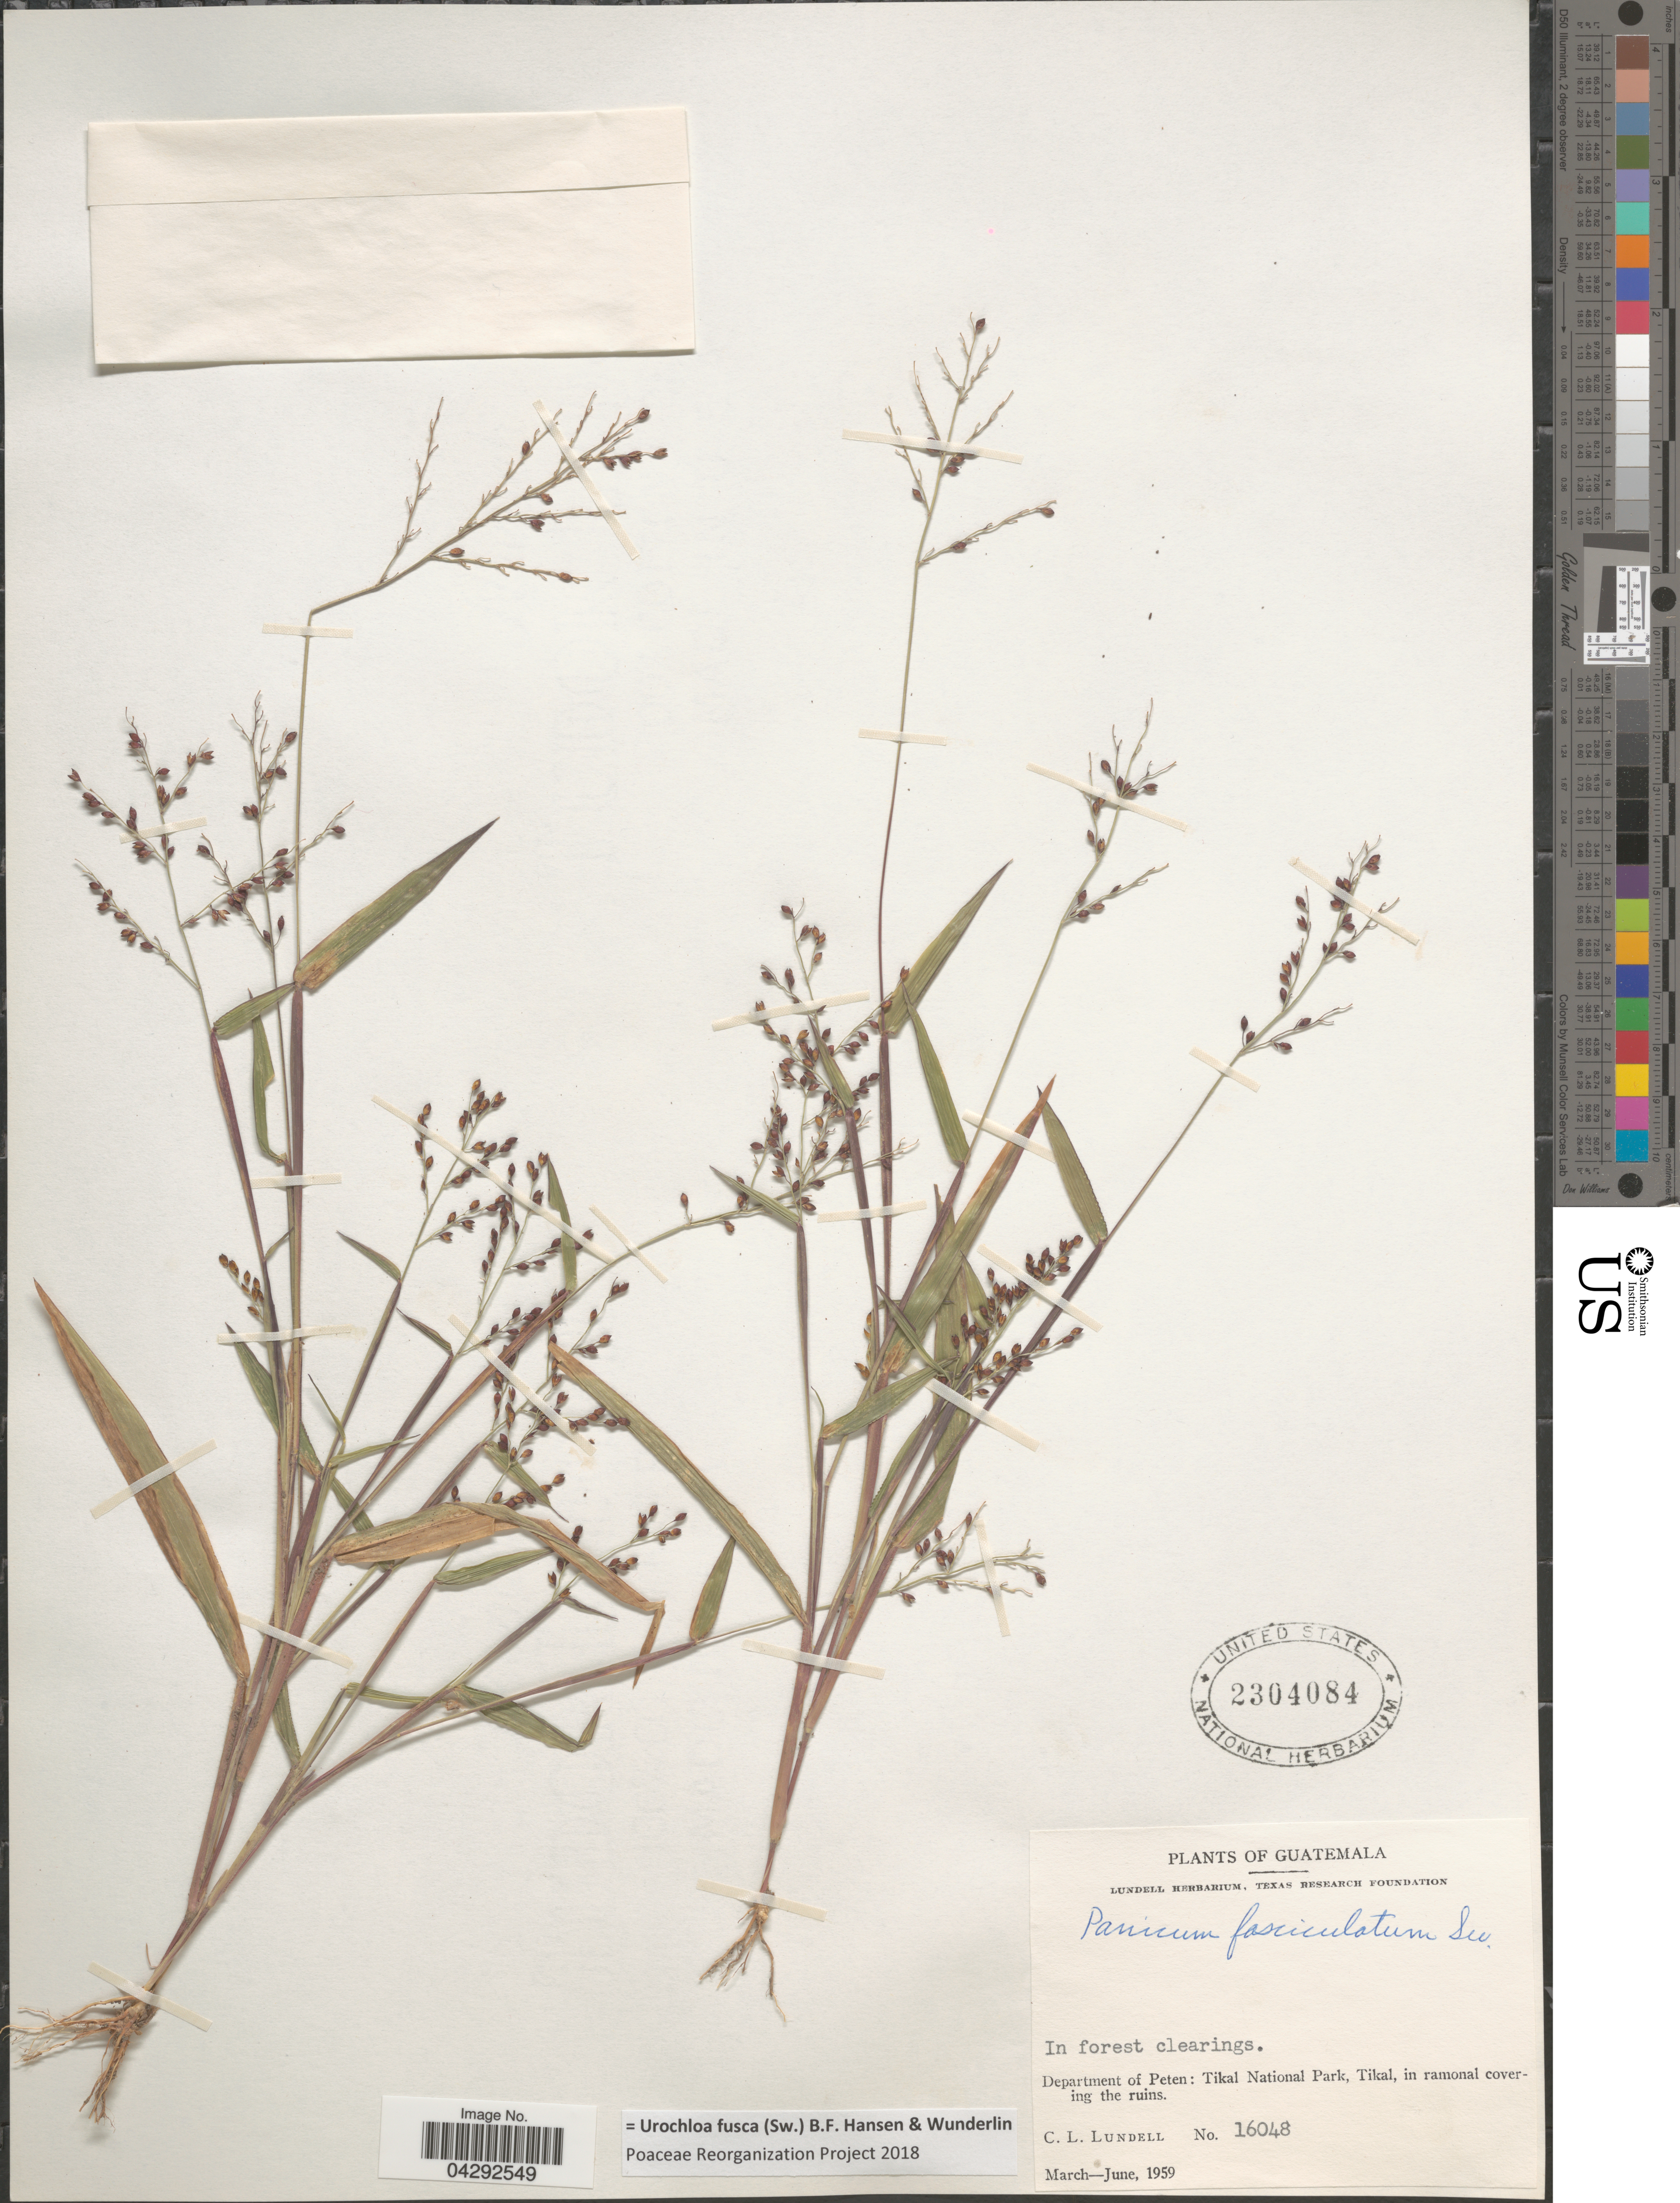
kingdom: Plantae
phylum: Tracheophyta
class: Liliopsida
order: Poales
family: Poaceae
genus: Urochloa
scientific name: Urochloa fusca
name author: (Sw.) B.F. Hansen & Wunderlin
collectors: C. L. Lundell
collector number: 16048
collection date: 1959-03/1959-06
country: Guatemala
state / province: El Peten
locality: In forest clearings. Department of Peten: Tikal National Park, Tikal, in ramonal covering the ruins.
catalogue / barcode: US 2304084